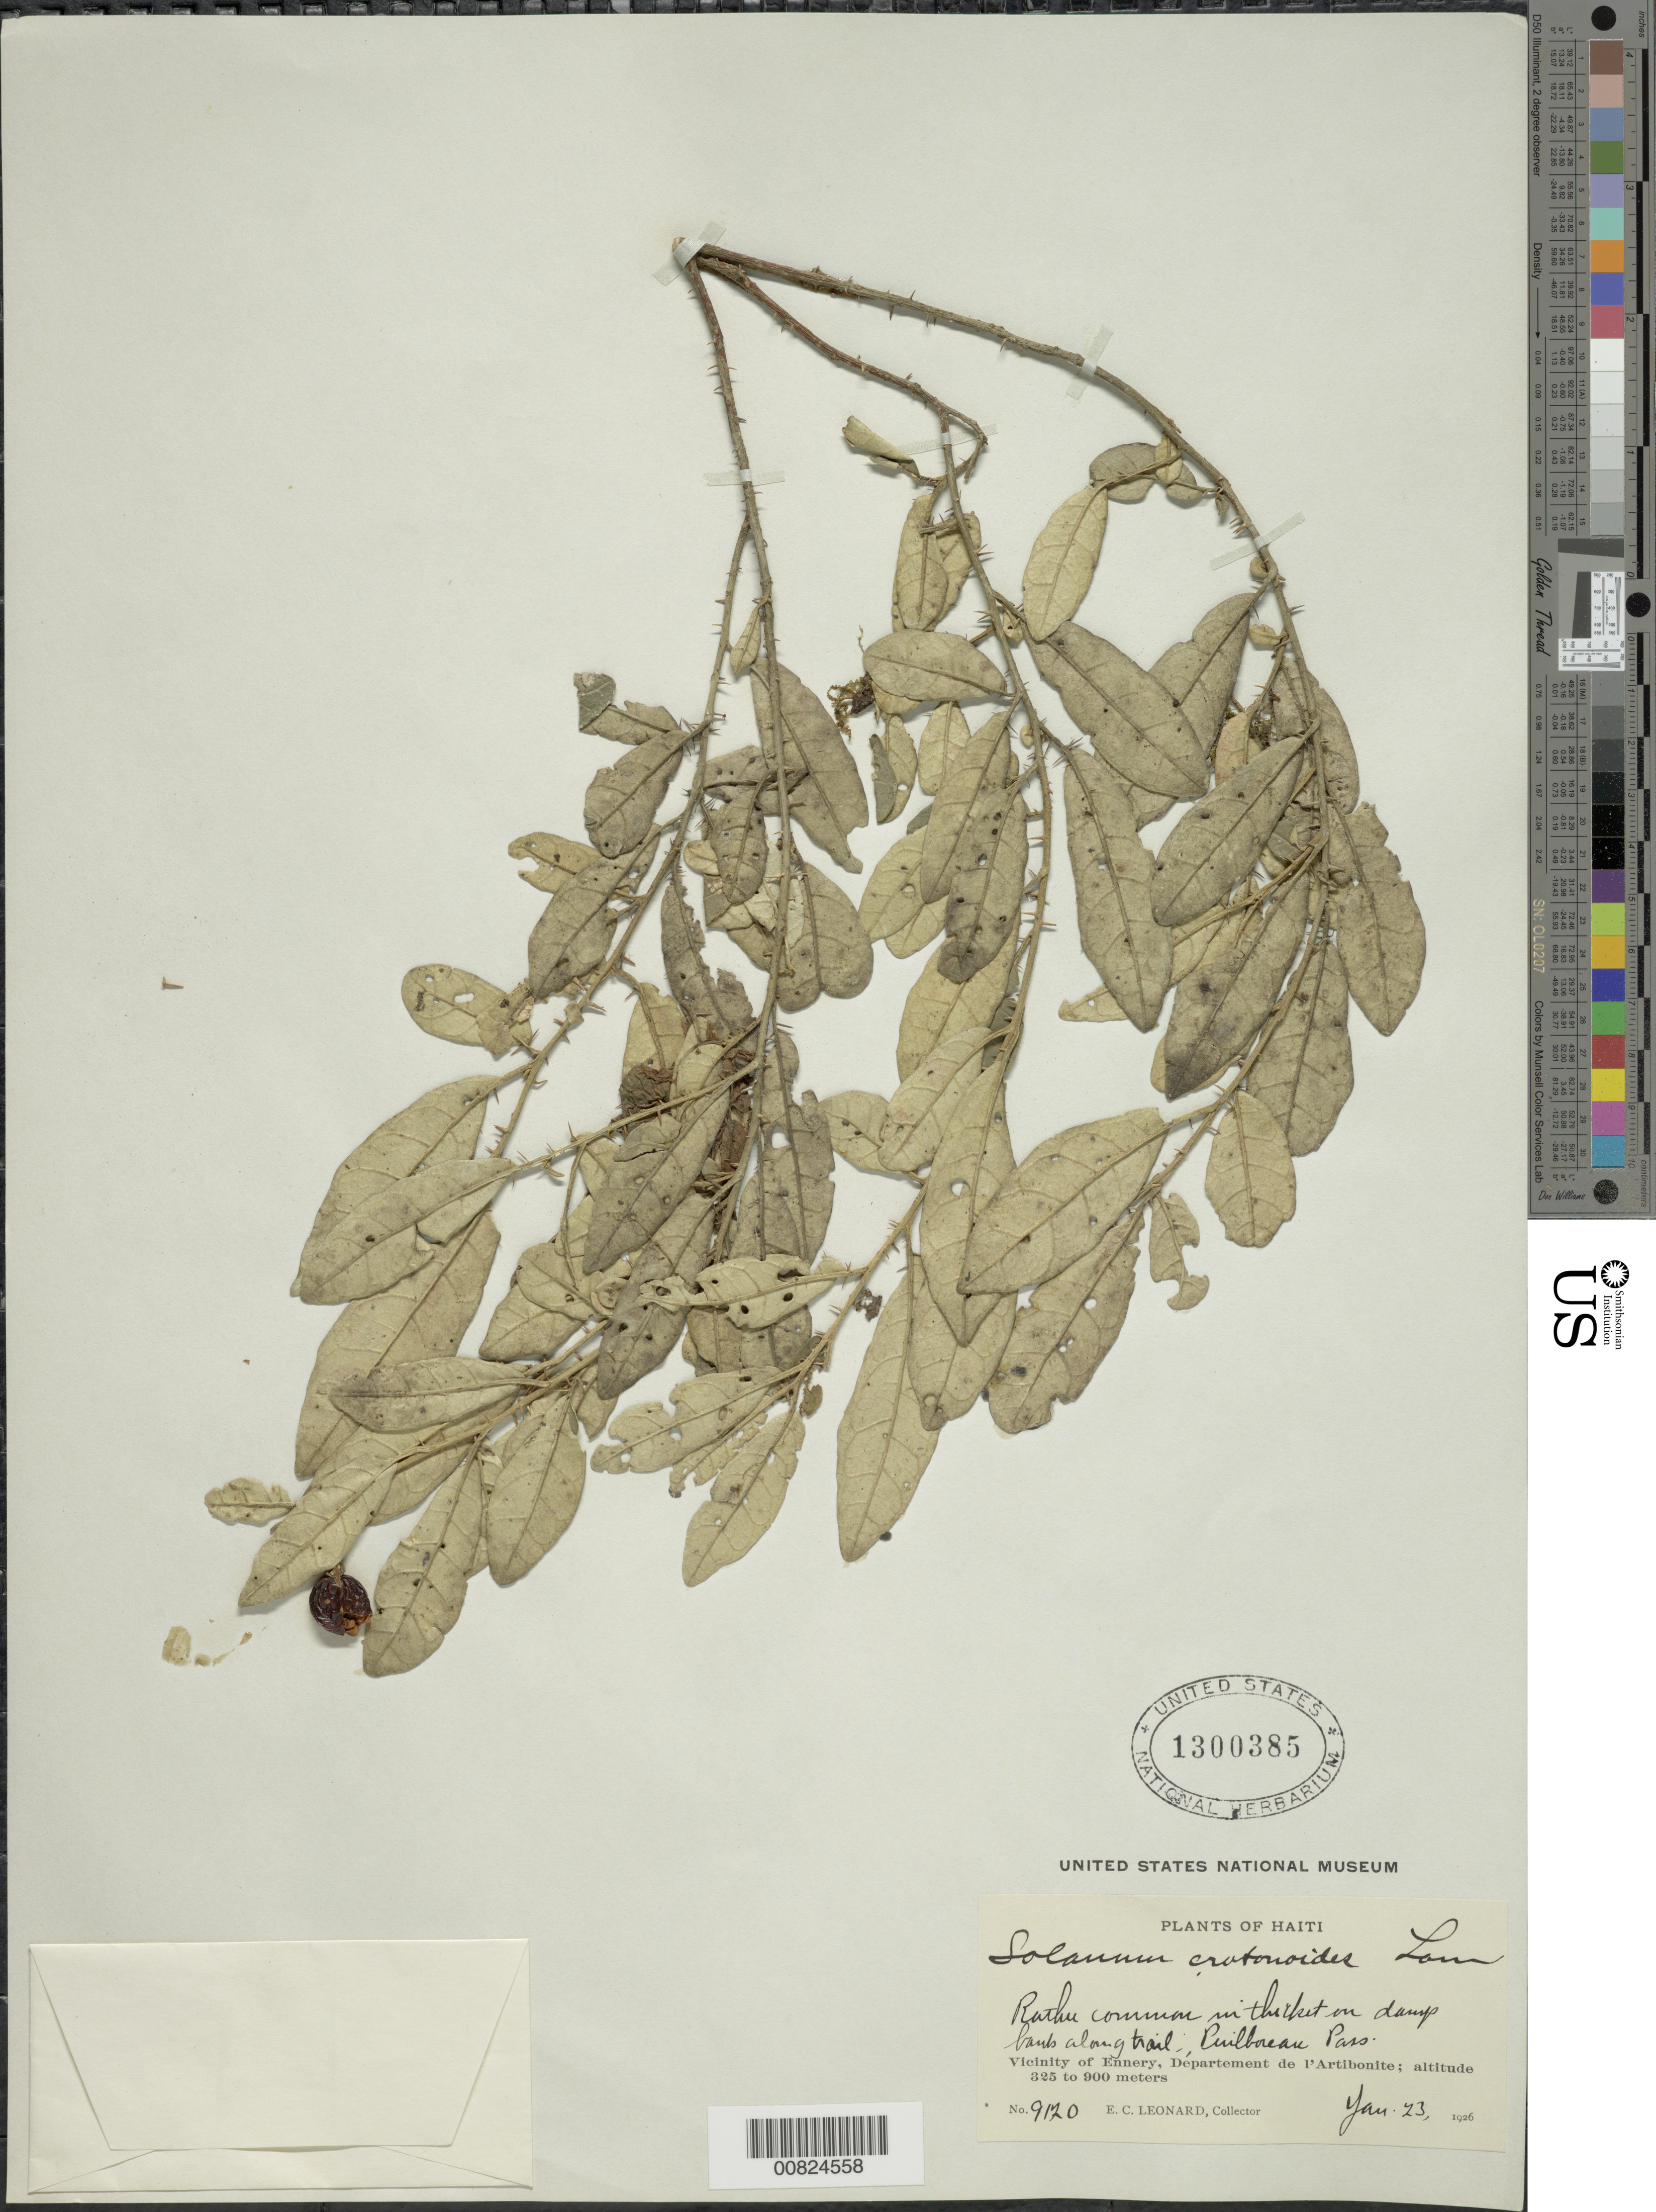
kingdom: Plantae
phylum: Tracheophyta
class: Magnoliopsida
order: Solanales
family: Solanaceae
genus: Solanum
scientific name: Solanum crotonoides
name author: Lam.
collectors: E. C. Leonard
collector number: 9120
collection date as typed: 23 Jan 1926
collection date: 1926-01-23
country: Haiti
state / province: Artibonite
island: Hispaniola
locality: Vicinity of Ennery, Puilboreau Pass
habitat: Thicket on damp bank along trail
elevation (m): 325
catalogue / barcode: US 1300385